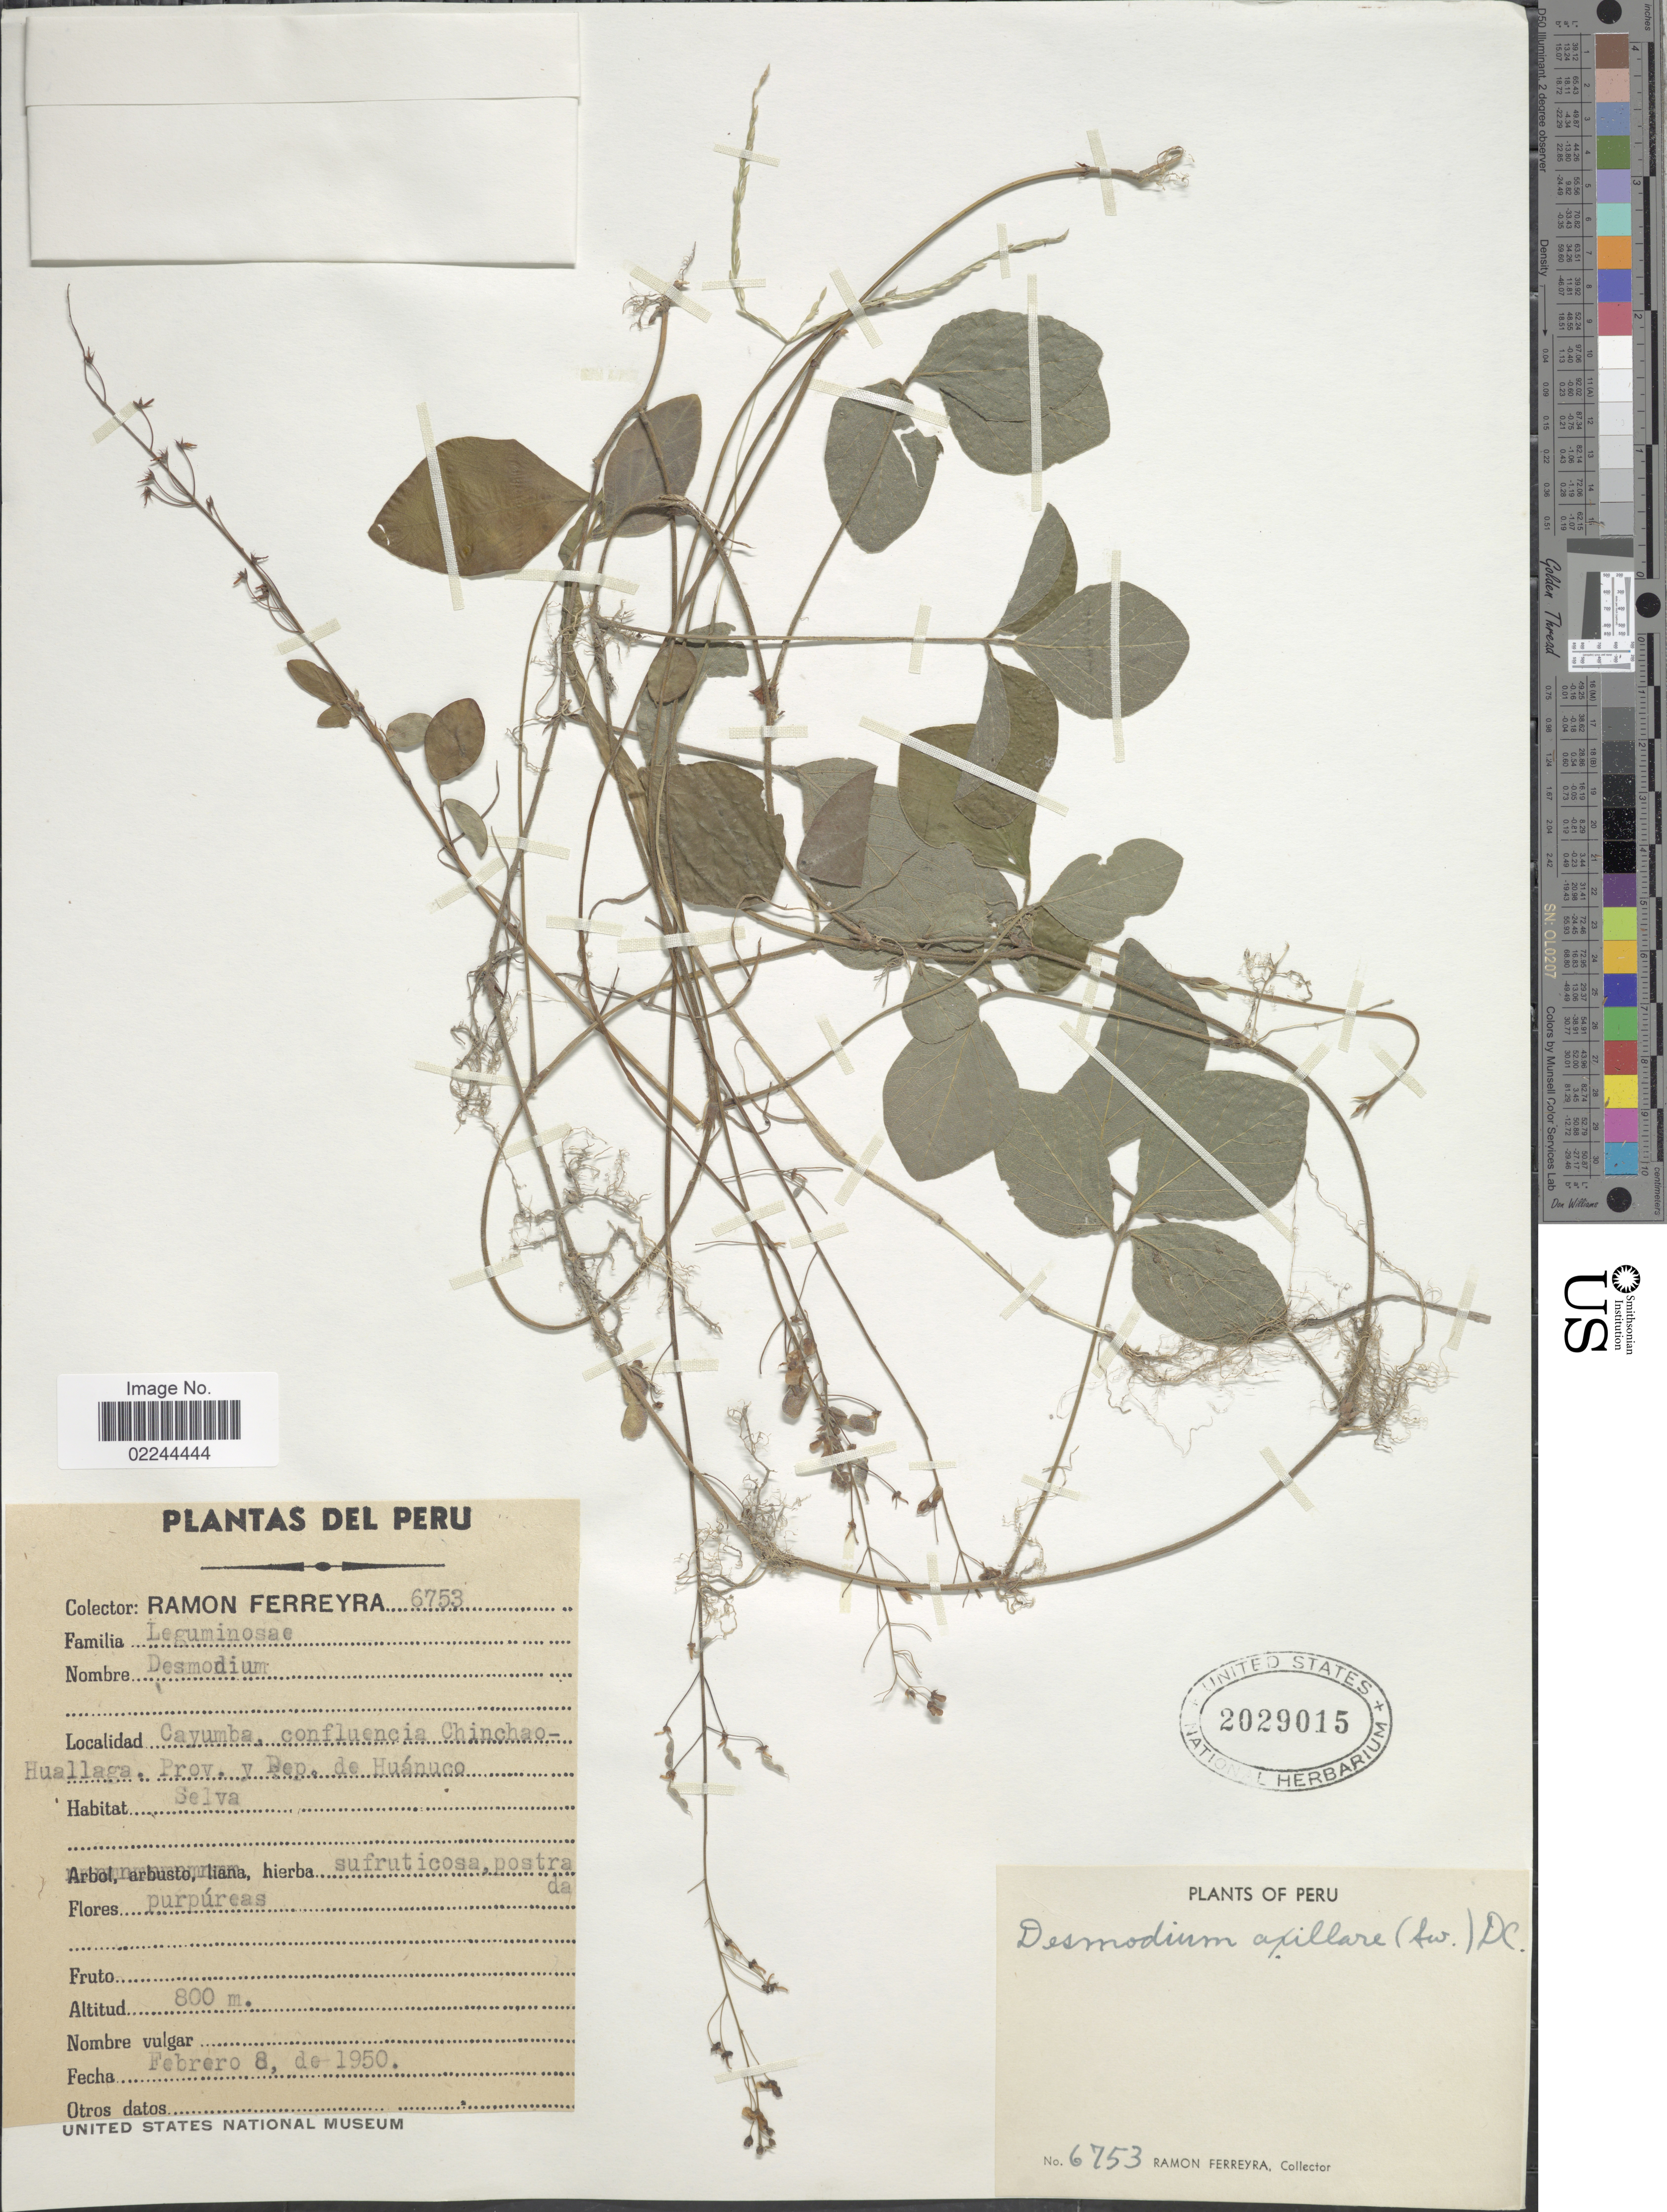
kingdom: Plantae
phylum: Tracheophyta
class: Magnoliopsida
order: Fabales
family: Fabaceae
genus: Desmodium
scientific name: Desmodium axillare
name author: (Sw.) DC.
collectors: R. A. Ferreyra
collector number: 6753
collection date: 1950-02-08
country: Peru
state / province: Huánuco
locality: Cayumba, confluencia Chinchao-Huallaga, Prov. y Dep. de Huanuco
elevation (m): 800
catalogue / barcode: US 2029015